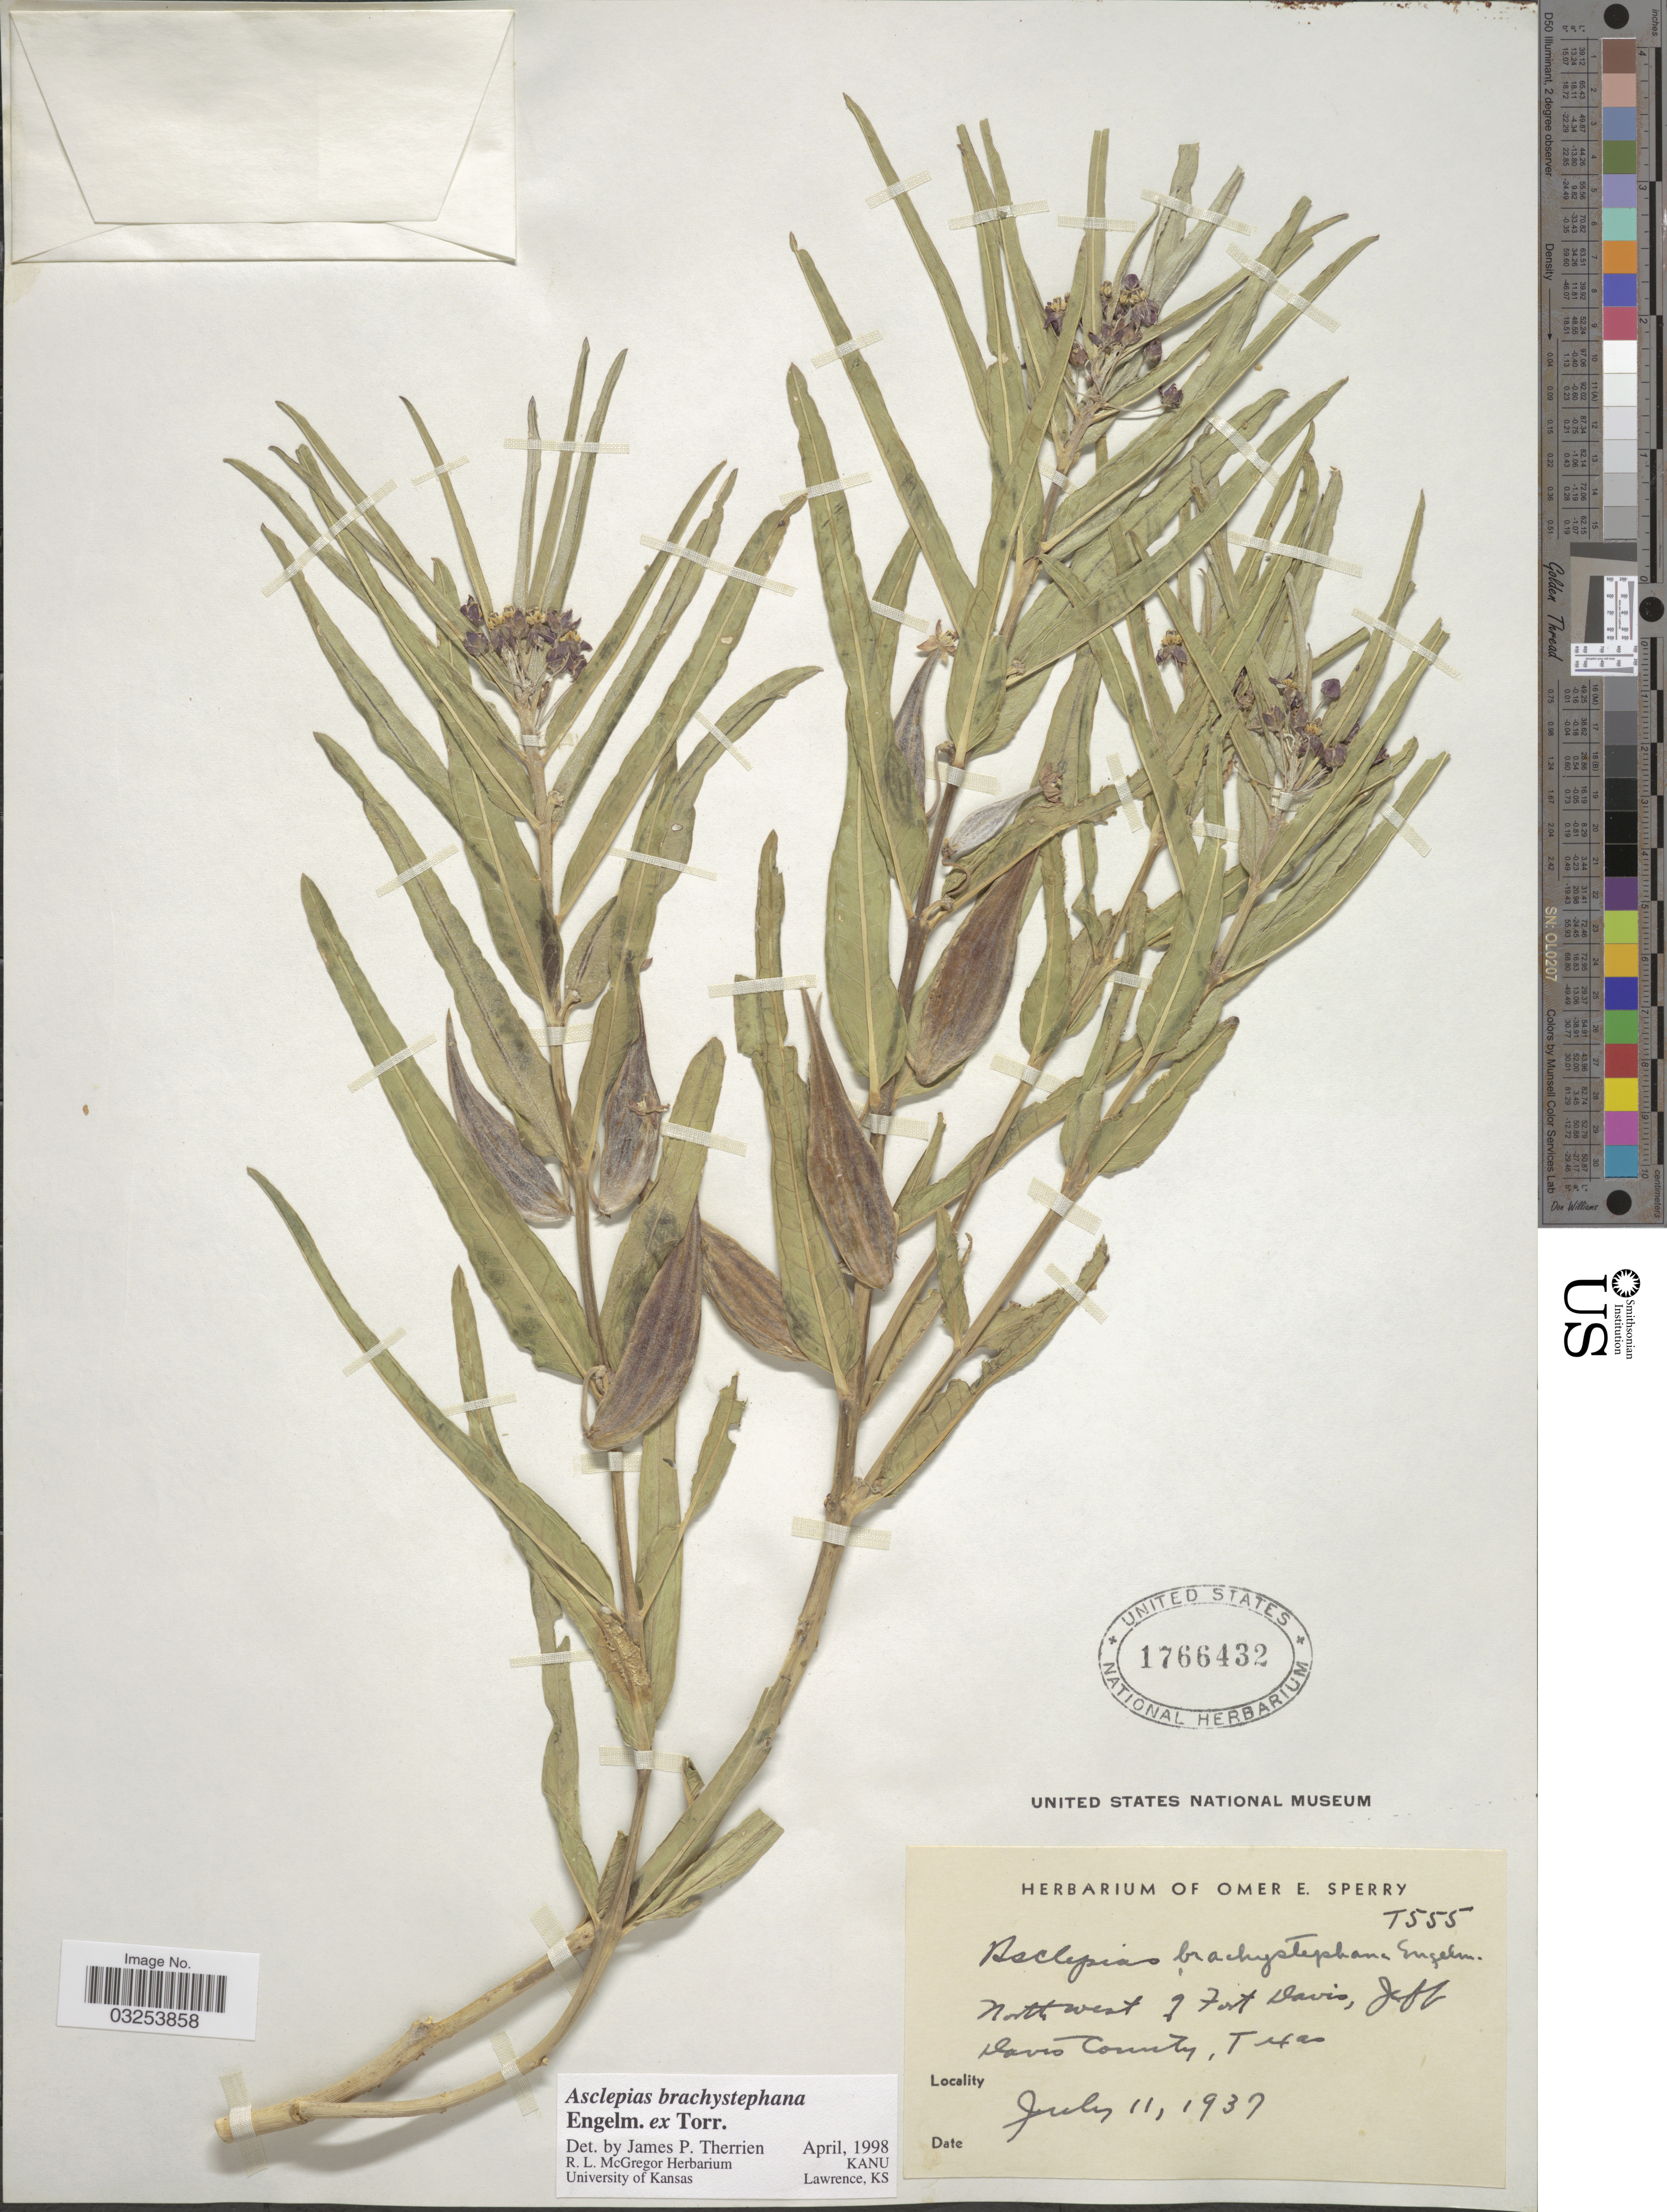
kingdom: Plantae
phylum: Tracheophyta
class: Magnoliopsida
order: Gentianales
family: Apocynaceae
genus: Asclepias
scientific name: Asclepias brachystephana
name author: Engelm. ex Torr.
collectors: ex. herb. Omer E. Sperry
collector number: T555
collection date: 1937-07-11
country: United States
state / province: Texas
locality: Northwest of Fort Davis, Jeff Davis County.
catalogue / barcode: US 1766432